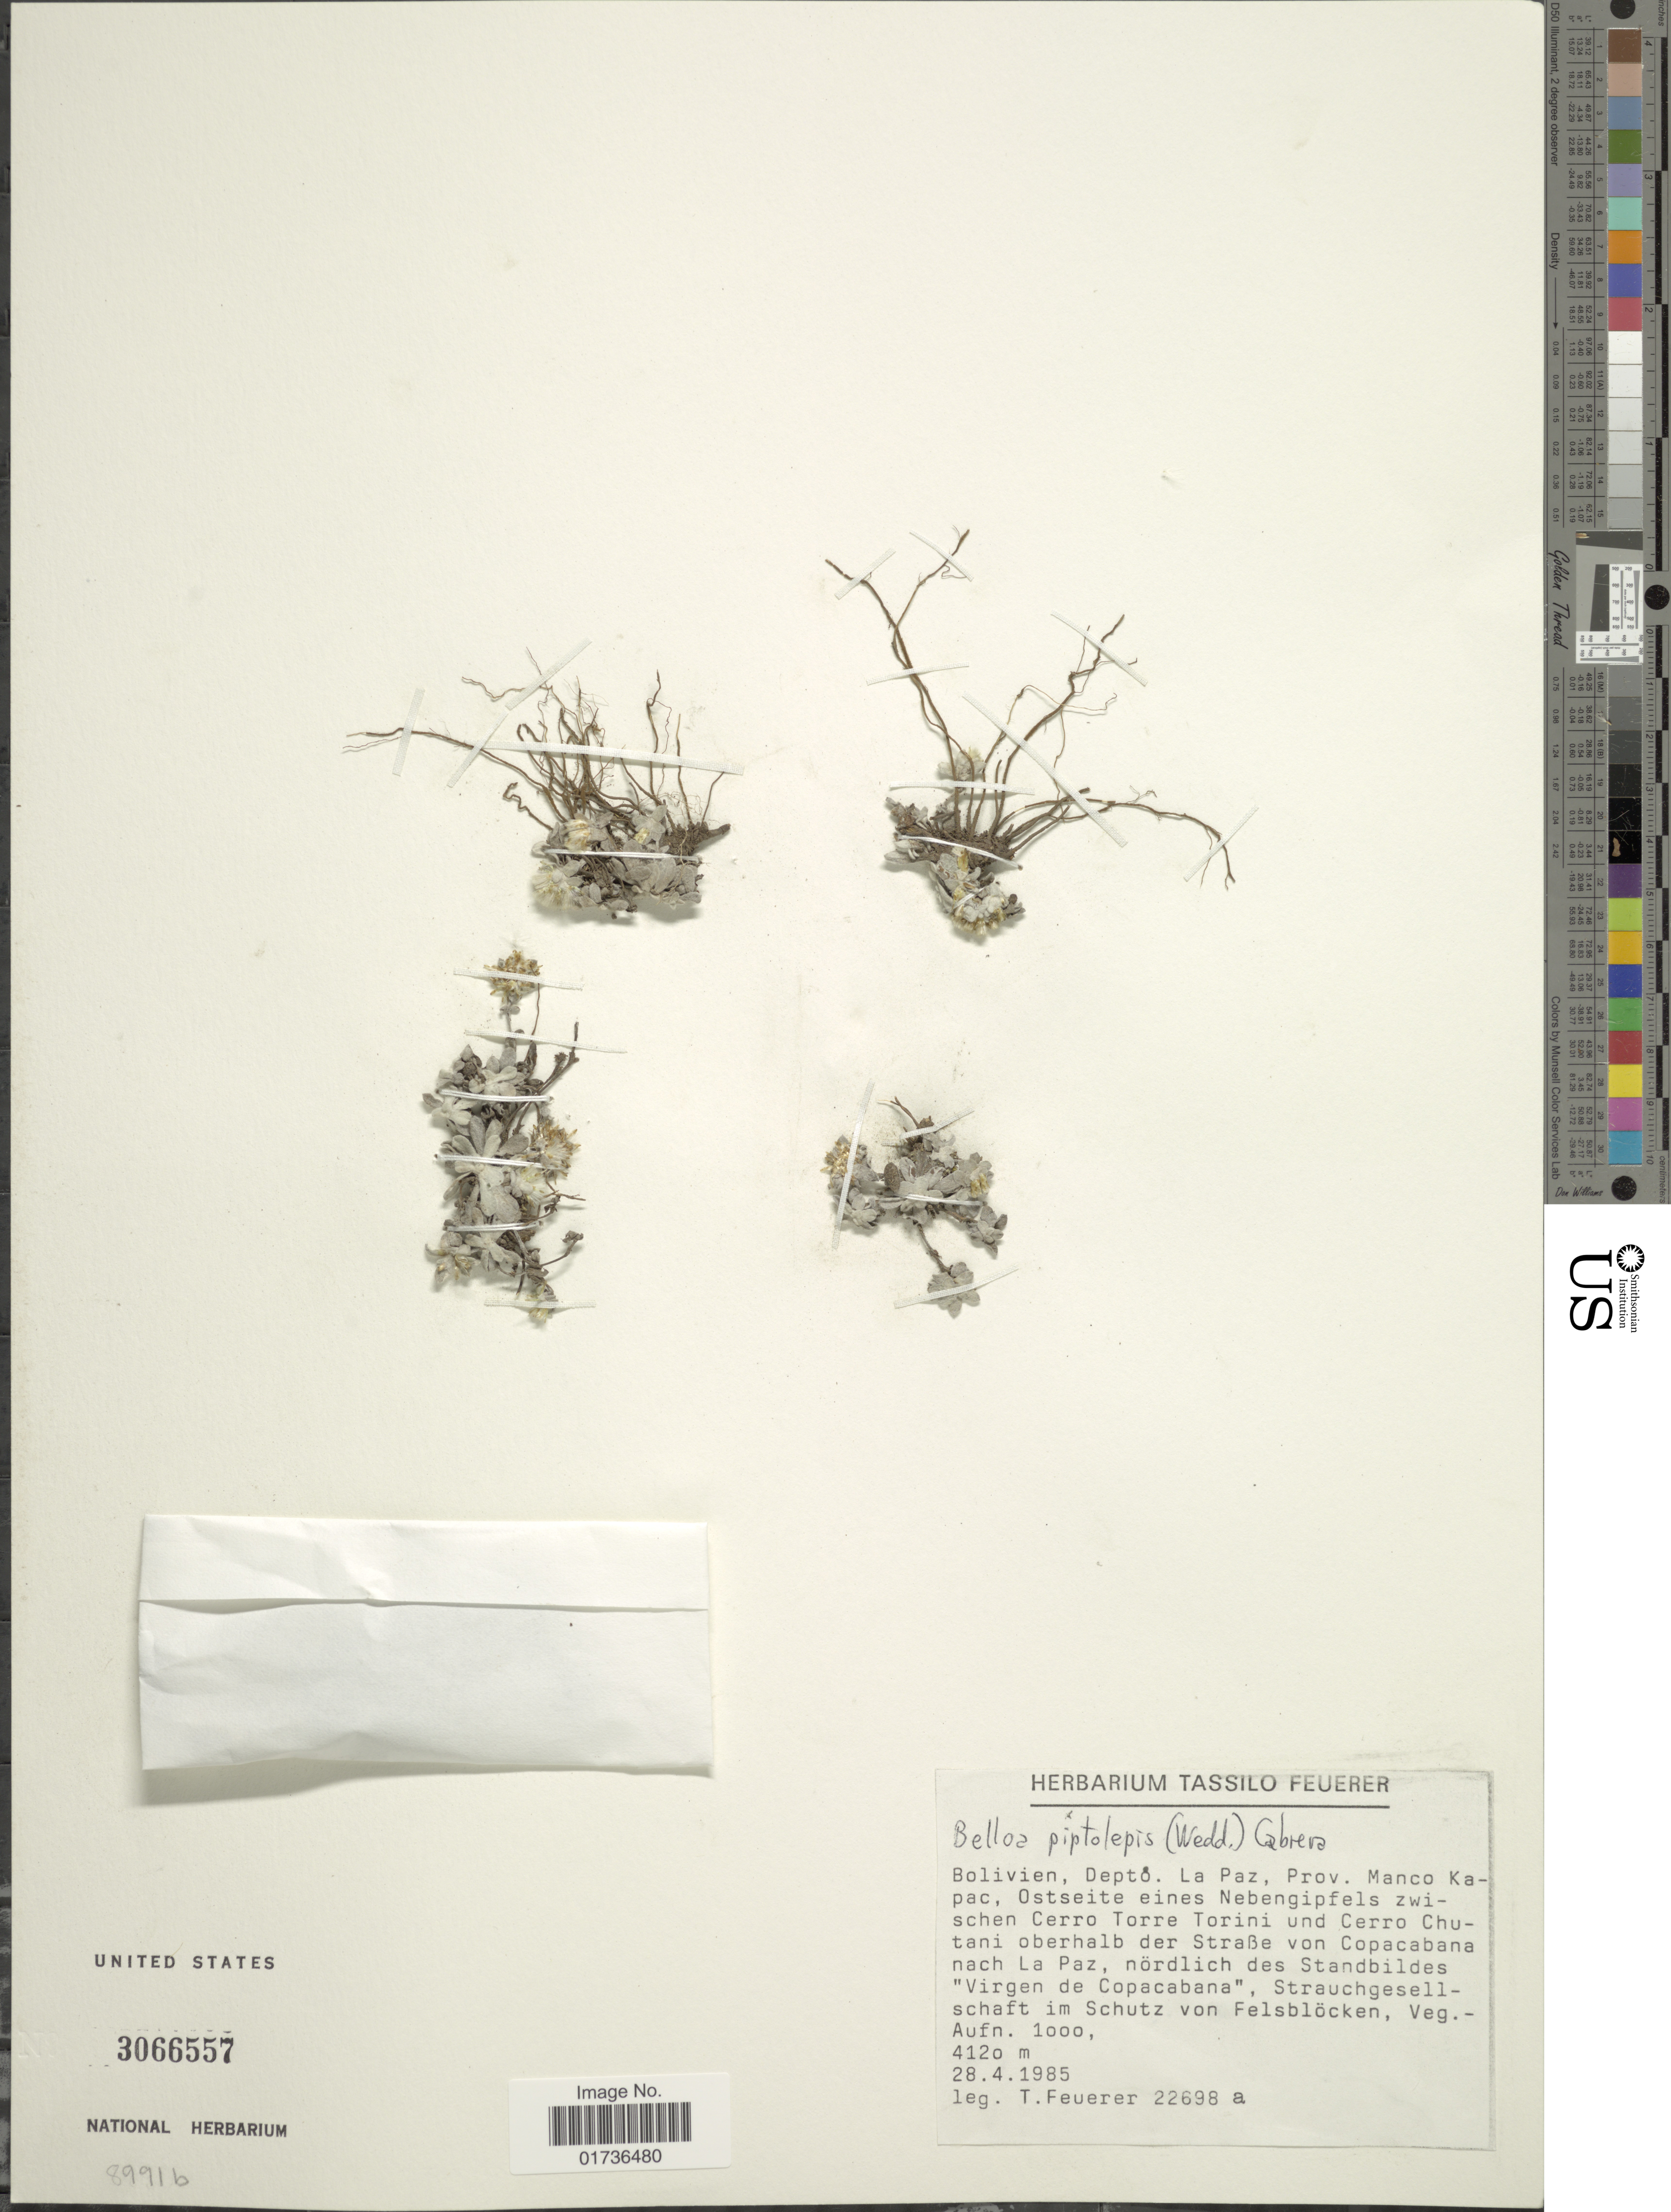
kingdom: Plantae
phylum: Tracheophyta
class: Magnoliopsida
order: Asterales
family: Asteraceae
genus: Mniodes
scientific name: Mniodes piptolepis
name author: (Wedd.) S.E. Freire et al.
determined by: Dillon, M. O.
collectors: T. Feuerer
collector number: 22698a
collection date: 1985-04-28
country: Bolivia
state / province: La Paz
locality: Deptó. La Paz, Prov. Manco Kapac, Ostseite eines Nebengipfels zwischen Cerro Torre Torini und Cerro Chutani oberhalb der Straße von Copacabana nach La Paz, nördlich des Standbildes 'Virgen de Copacabana', Strauchgesellschaft im Schutz von felsblöcken, Veg.- Aufn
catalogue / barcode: US 3066557